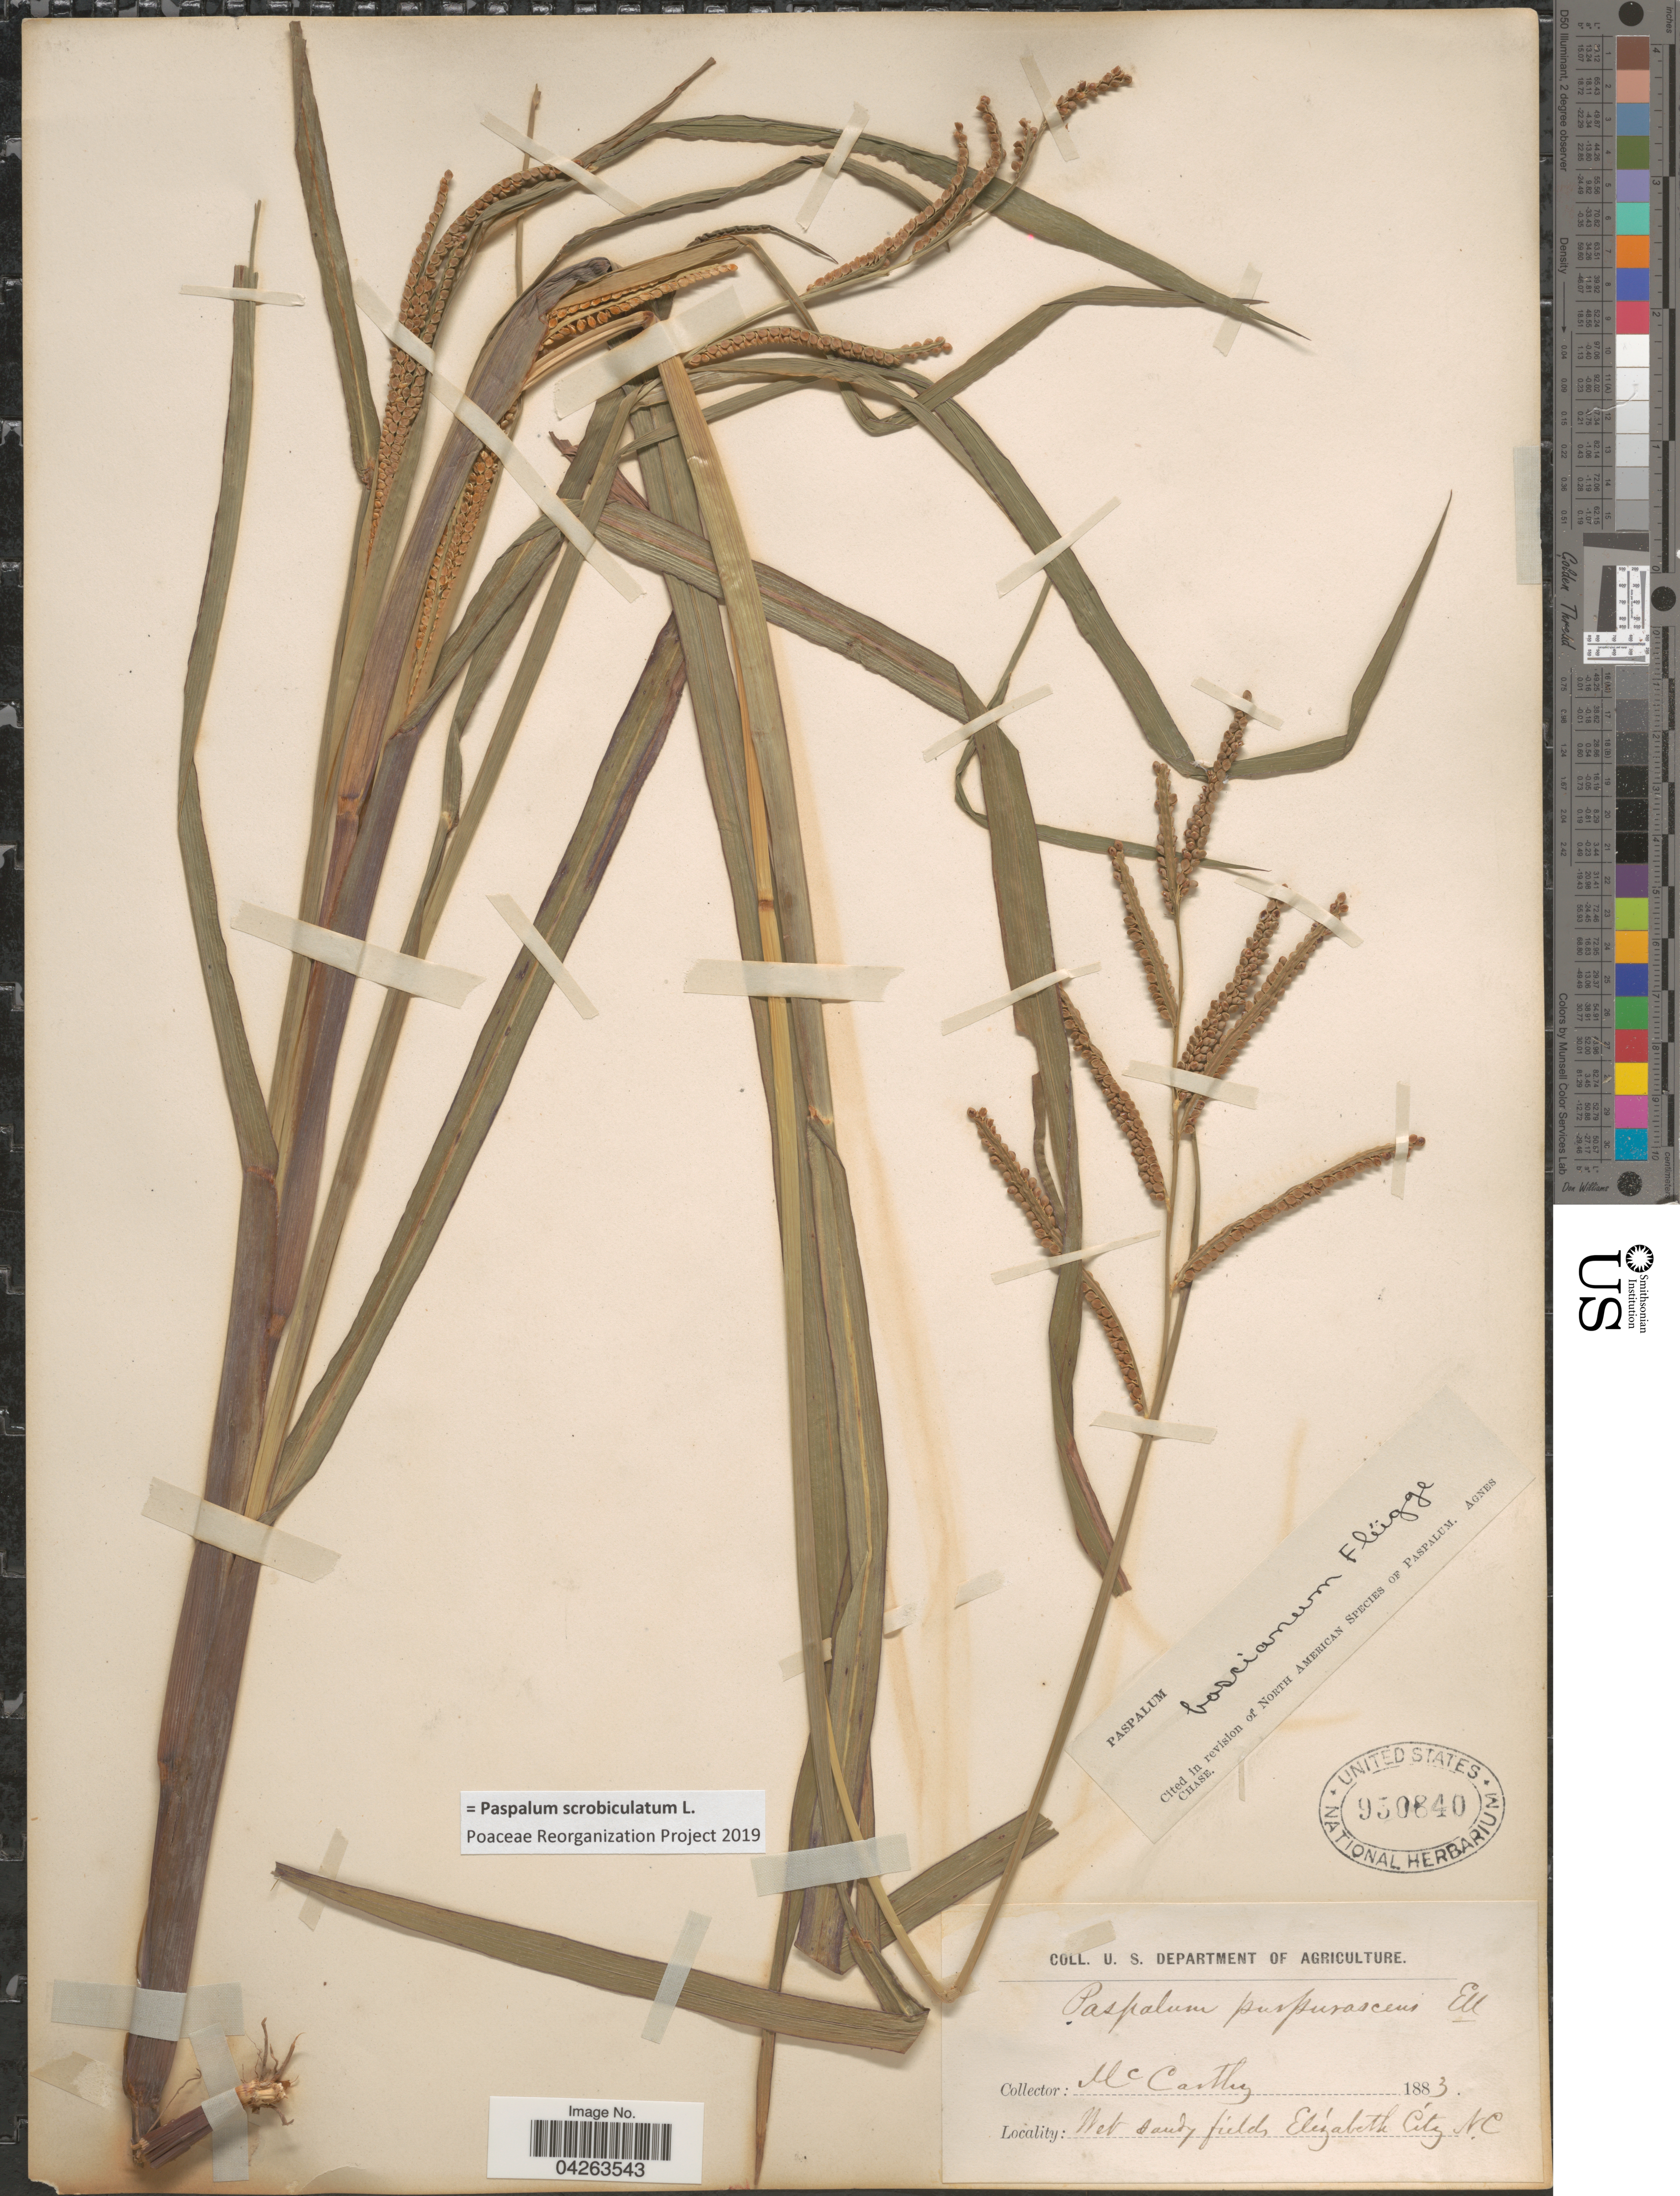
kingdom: Plantae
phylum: Tracheophyta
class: Liliopsida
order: Poales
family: Poaceae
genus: Paspalum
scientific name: Paspalum scrobiculatum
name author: L.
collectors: -- McCarthy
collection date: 1883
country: United States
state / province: North Carolina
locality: Elizabeth City.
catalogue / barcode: US 950840